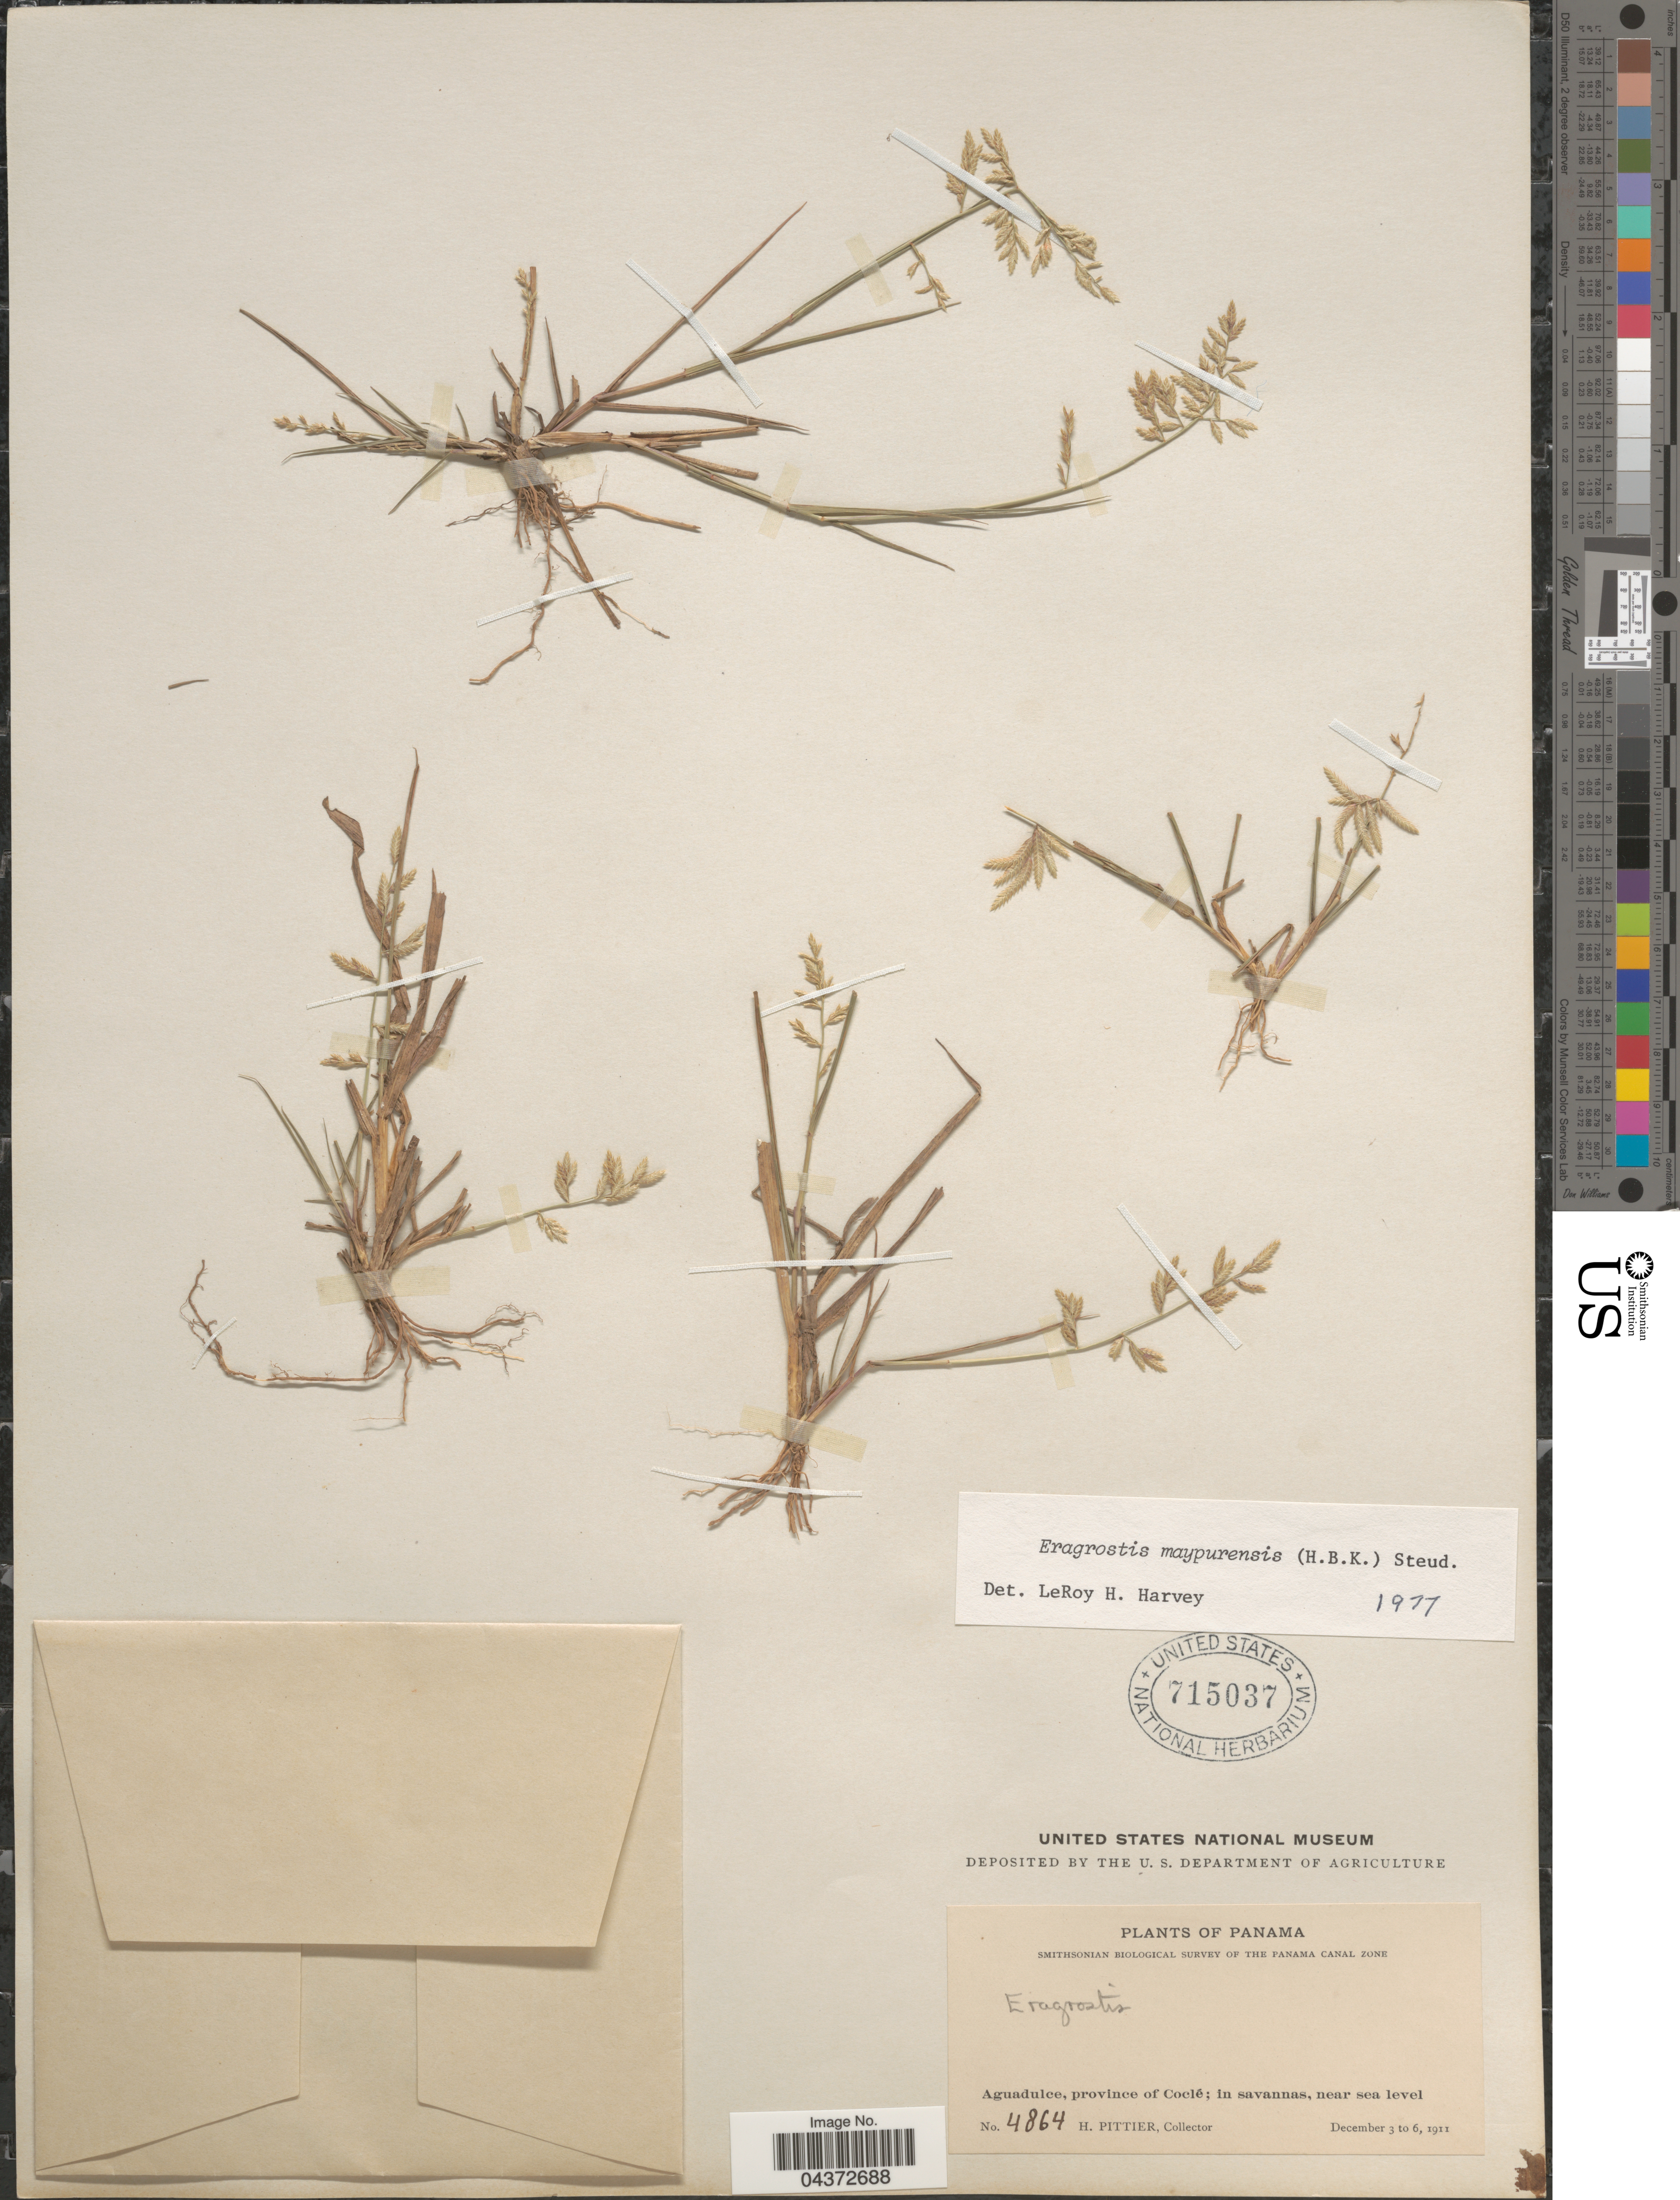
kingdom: Plantae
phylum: Tracheophyta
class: Liliopsida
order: Poales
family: Poaceae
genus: Eragrostis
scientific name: Eragrostis maypurensis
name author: (Kunth) Steud.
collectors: H. F. Pittier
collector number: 4864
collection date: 1911-12-03/1911-12-06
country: Panama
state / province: Cocle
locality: Smithsonian Biological Survey of the Panama Canal Zone. Aguadulce; in savannas.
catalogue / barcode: US 715037